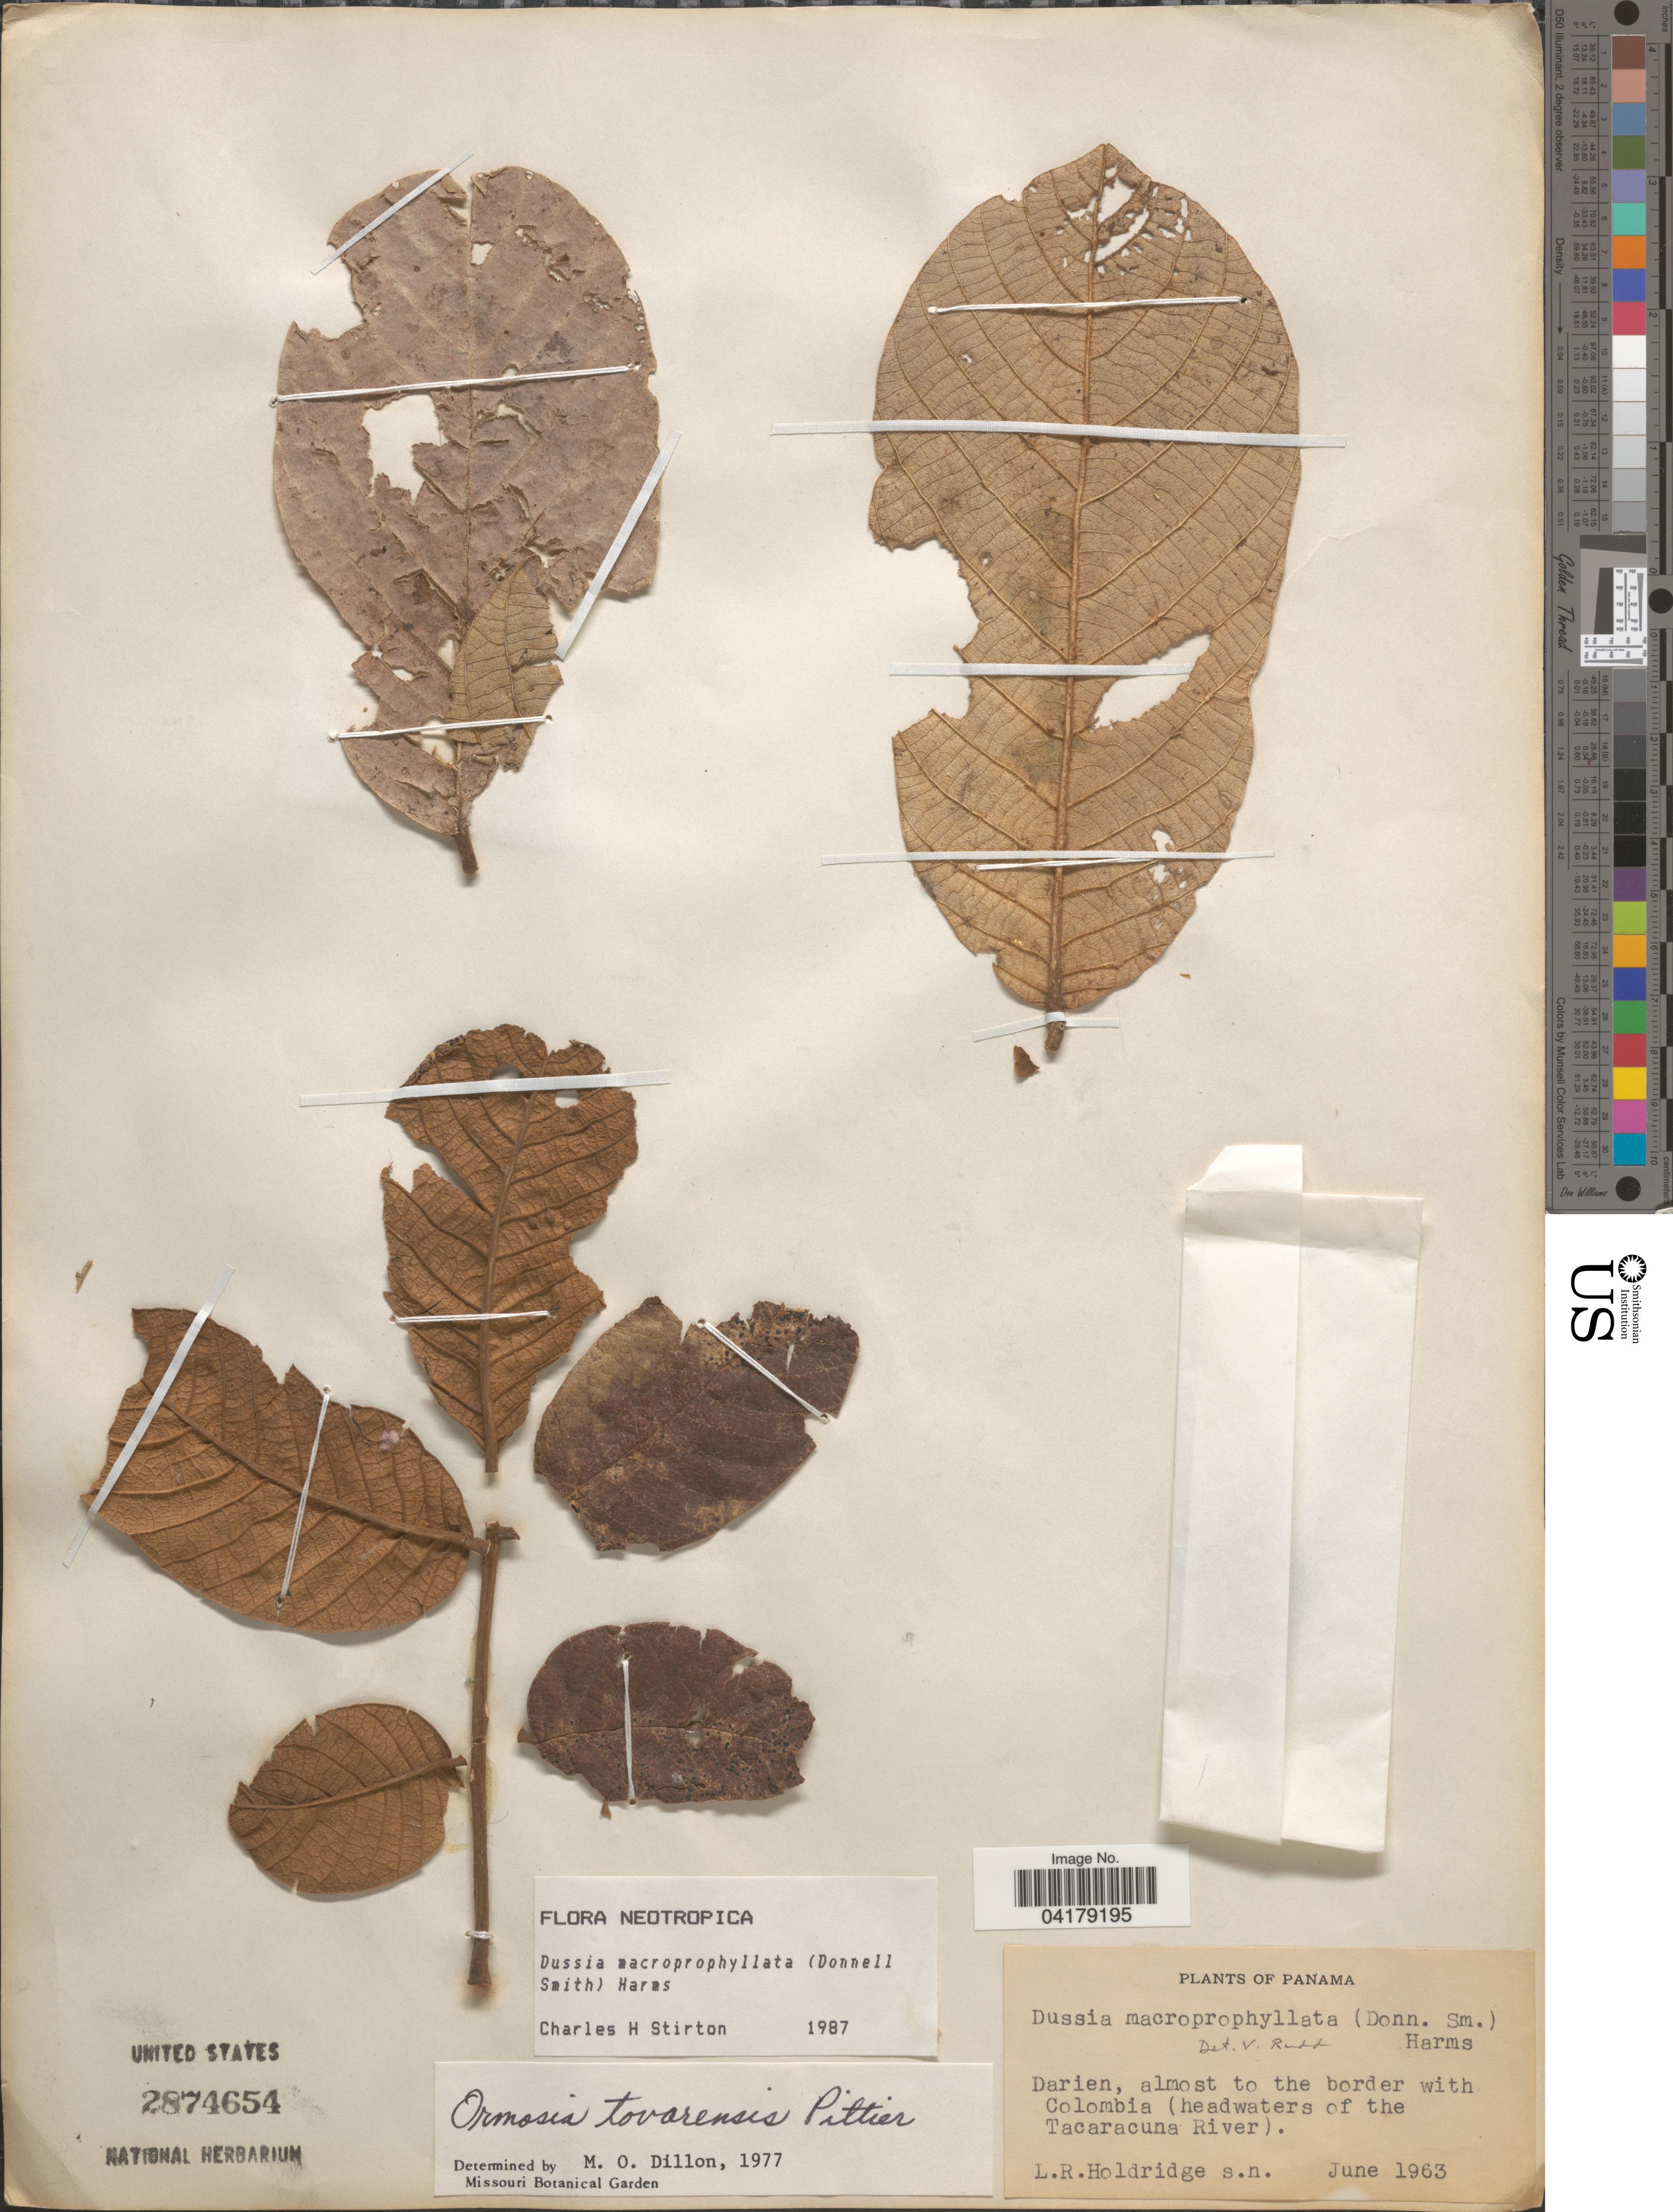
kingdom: Plantae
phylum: Tracheophyta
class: Magnoliopsida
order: Fabales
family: Fabaceae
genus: Dussia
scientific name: Dussia macroprophyllata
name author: (Donn. Sm.) Harms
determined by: Stirton, Charles H.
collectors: L. Holdridge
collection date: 1963-06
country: Panama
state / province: Darien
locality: Almost to the border with Colombia (headwaters of the Tacaracuan River).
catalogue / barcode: US 2874654